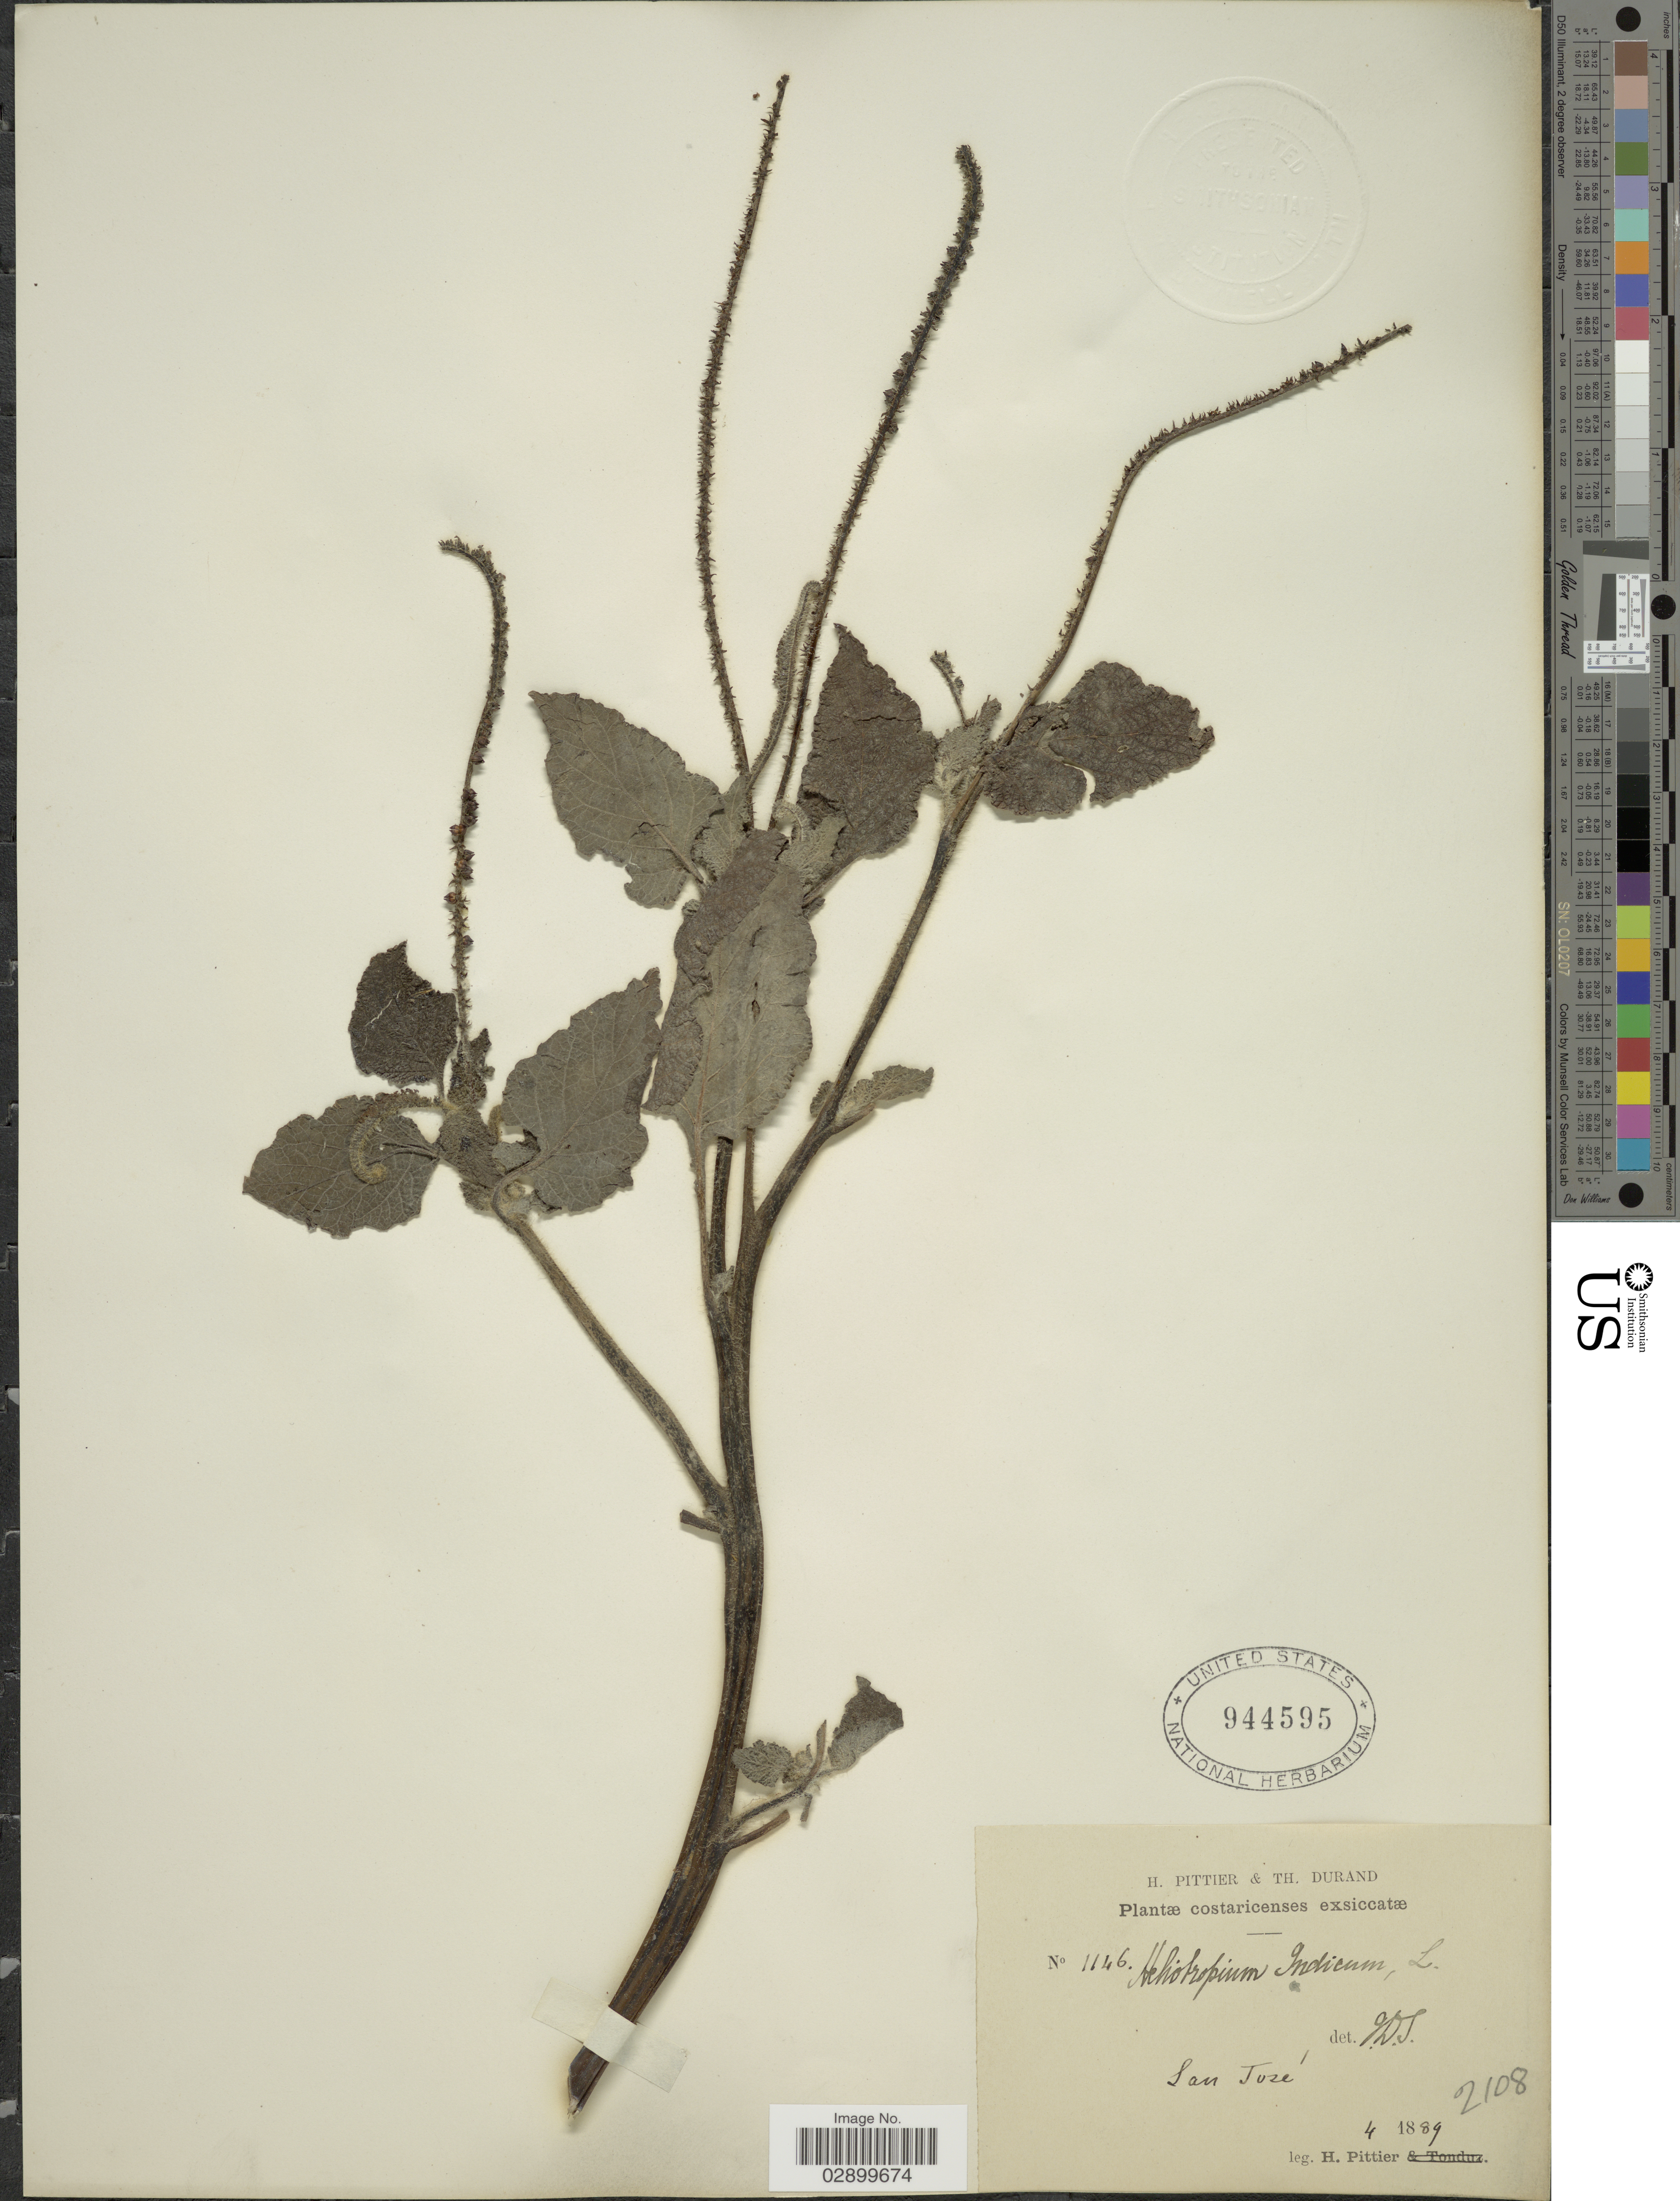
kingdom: Plantae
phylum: Tracheophyta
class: Magnoliopsida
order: Boraginales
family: Heliotropiaceae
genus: Heliotropium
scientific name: Heliotropium indicum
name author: L.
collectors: H. F. Pittier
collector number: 1146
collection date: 1889-04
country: Costa Rica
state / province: San José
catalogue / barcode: US 944595